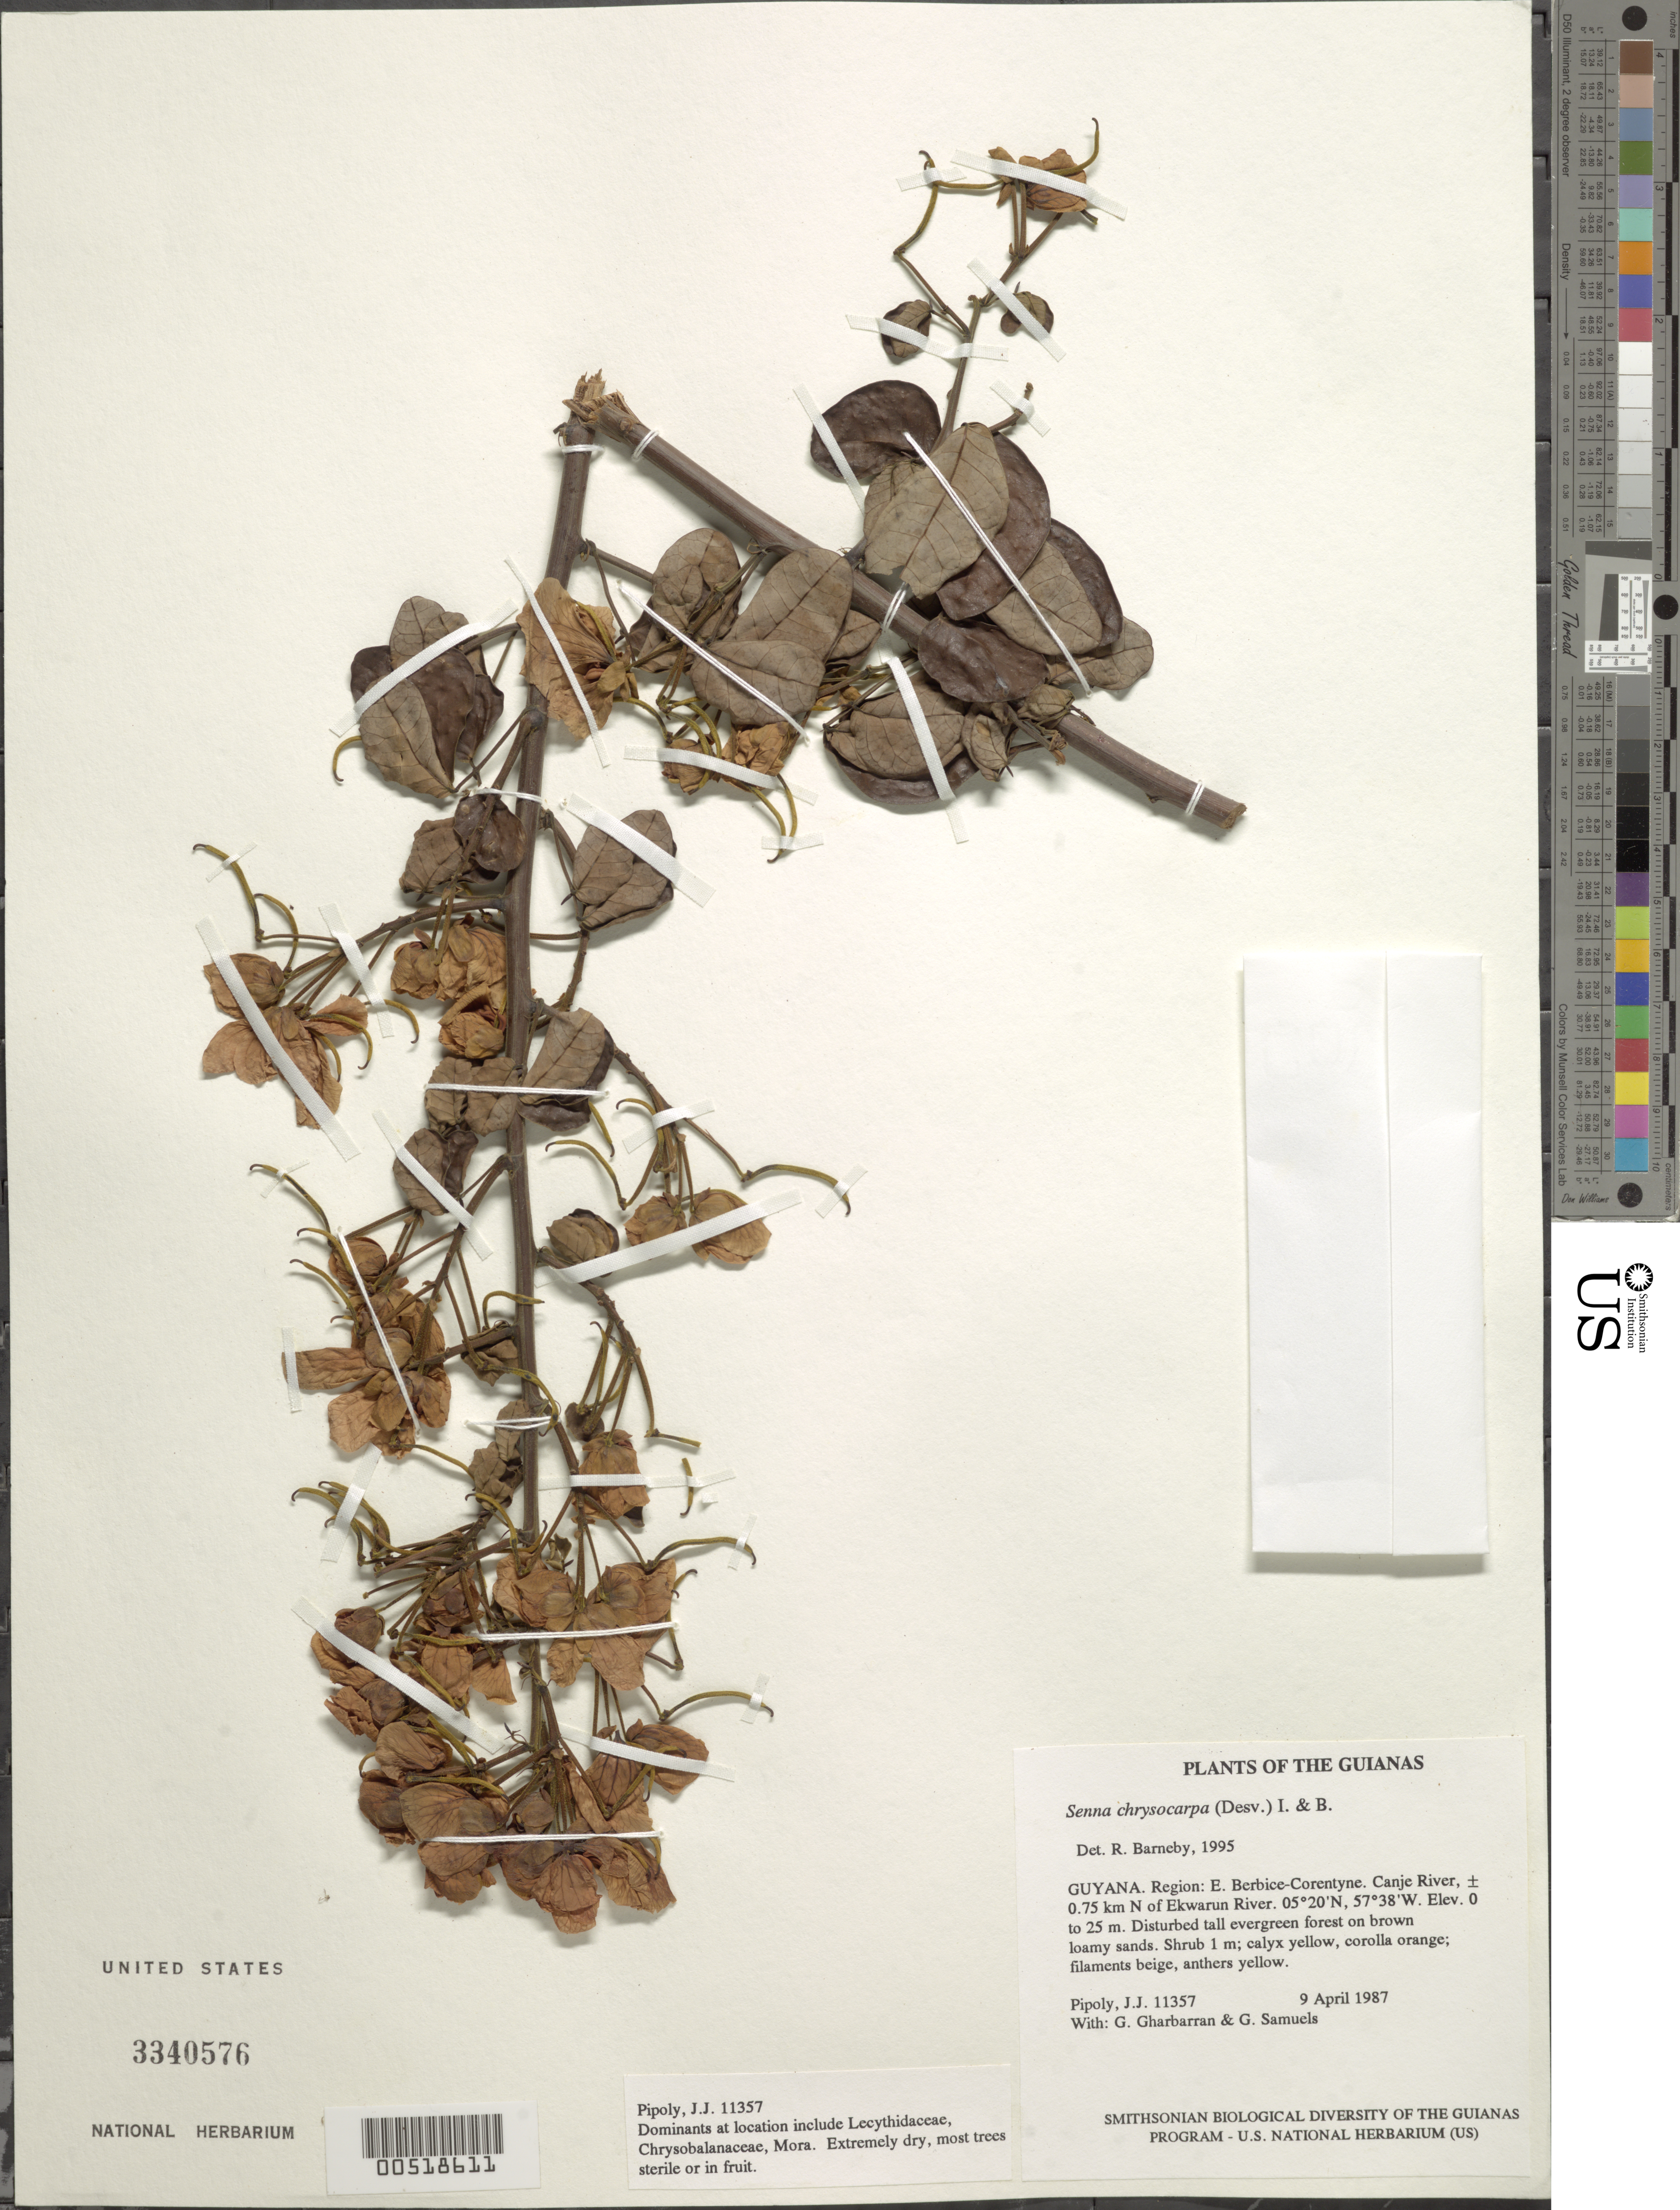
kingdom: Plantae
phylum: Tracheophyta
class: Magnoliopsida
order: Fabales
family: Fabaceae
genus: Senna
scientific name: Senna chrysocarpa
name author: (Desv.) H.S. Irwin & Barneby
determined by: Barneby, Rupert C., (NY)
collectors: J. J. Pipoly, G. Gharbarran & G. Samuels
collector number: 11357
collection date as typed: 9 April 1987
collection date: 1987-04-09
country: Guyana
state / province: E. Berbice-Corentyne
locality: Canje River, ± 0.75 km N of Ekwarun River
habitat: Disturbed tall evergreen forest on brown loamy sands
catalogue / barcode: US 3340576